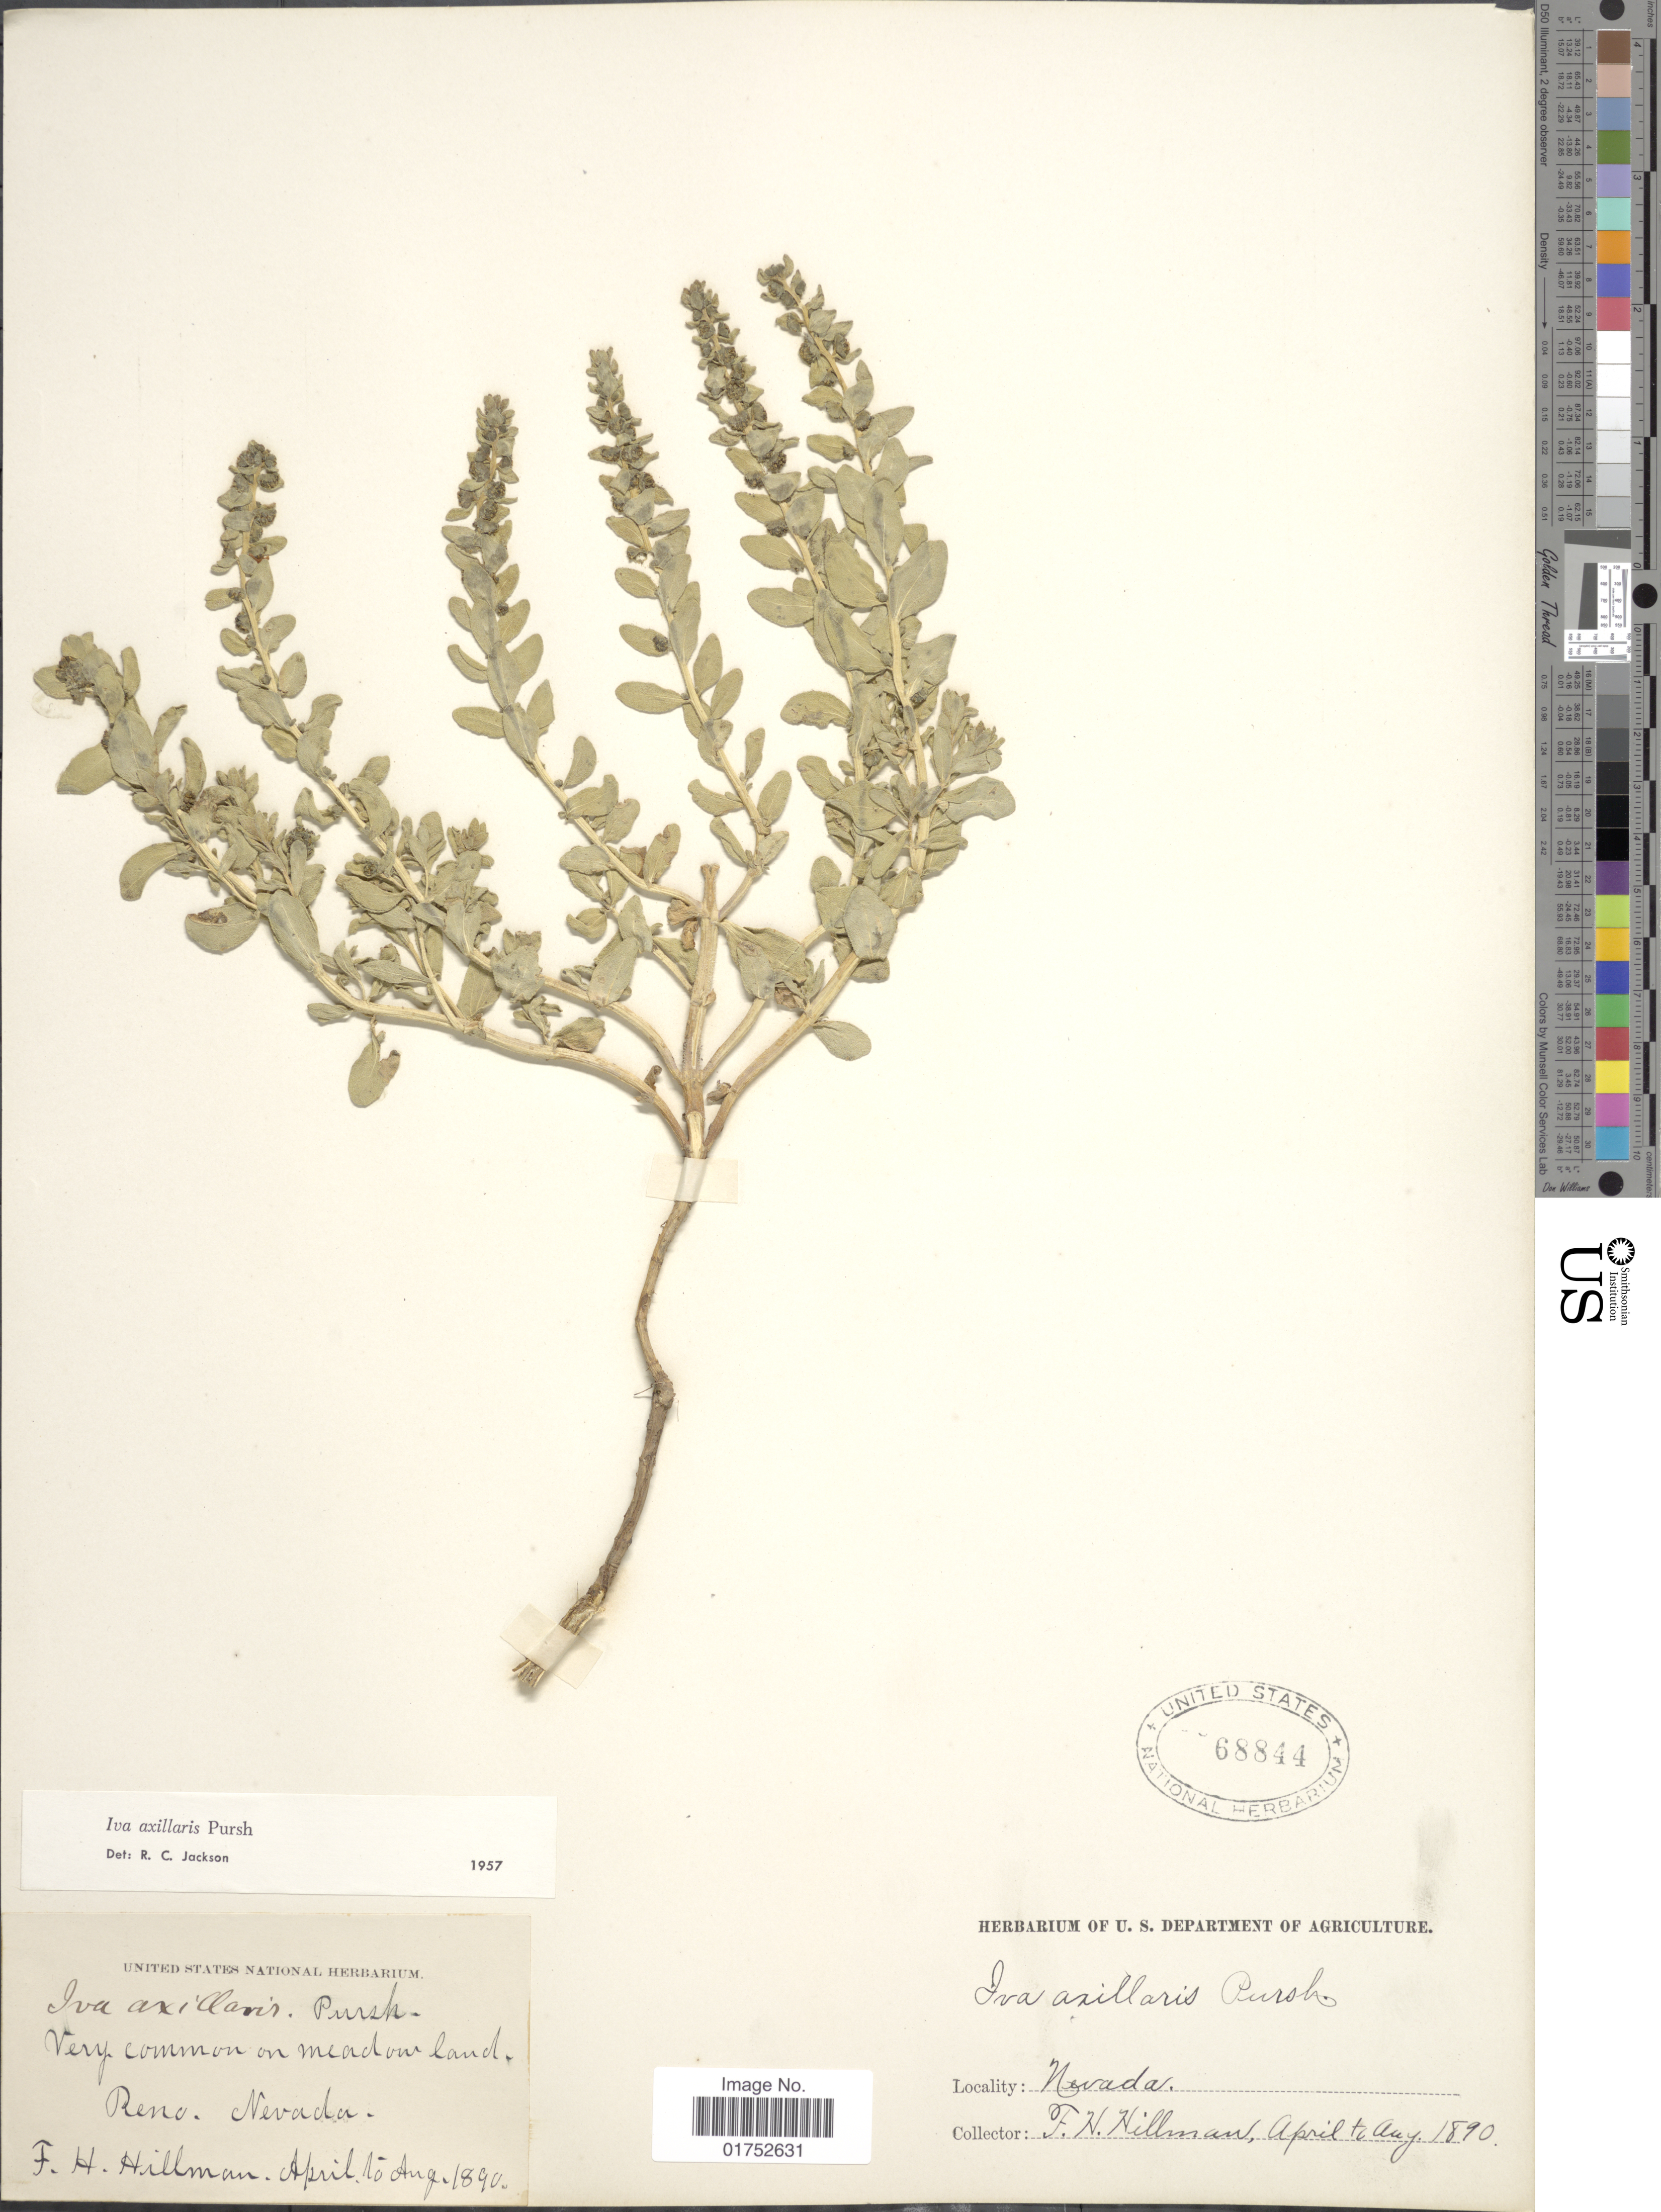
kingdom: Plantae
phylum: Tracheophyta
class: Magnoliopsida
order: Asterales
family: Asteraceae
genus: Iva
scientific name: Iva axillaris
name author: Pursh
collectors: F. Hillman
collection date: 1890-04/1890-08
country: United States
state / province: Nevada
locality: Reno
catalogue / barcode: US 68844